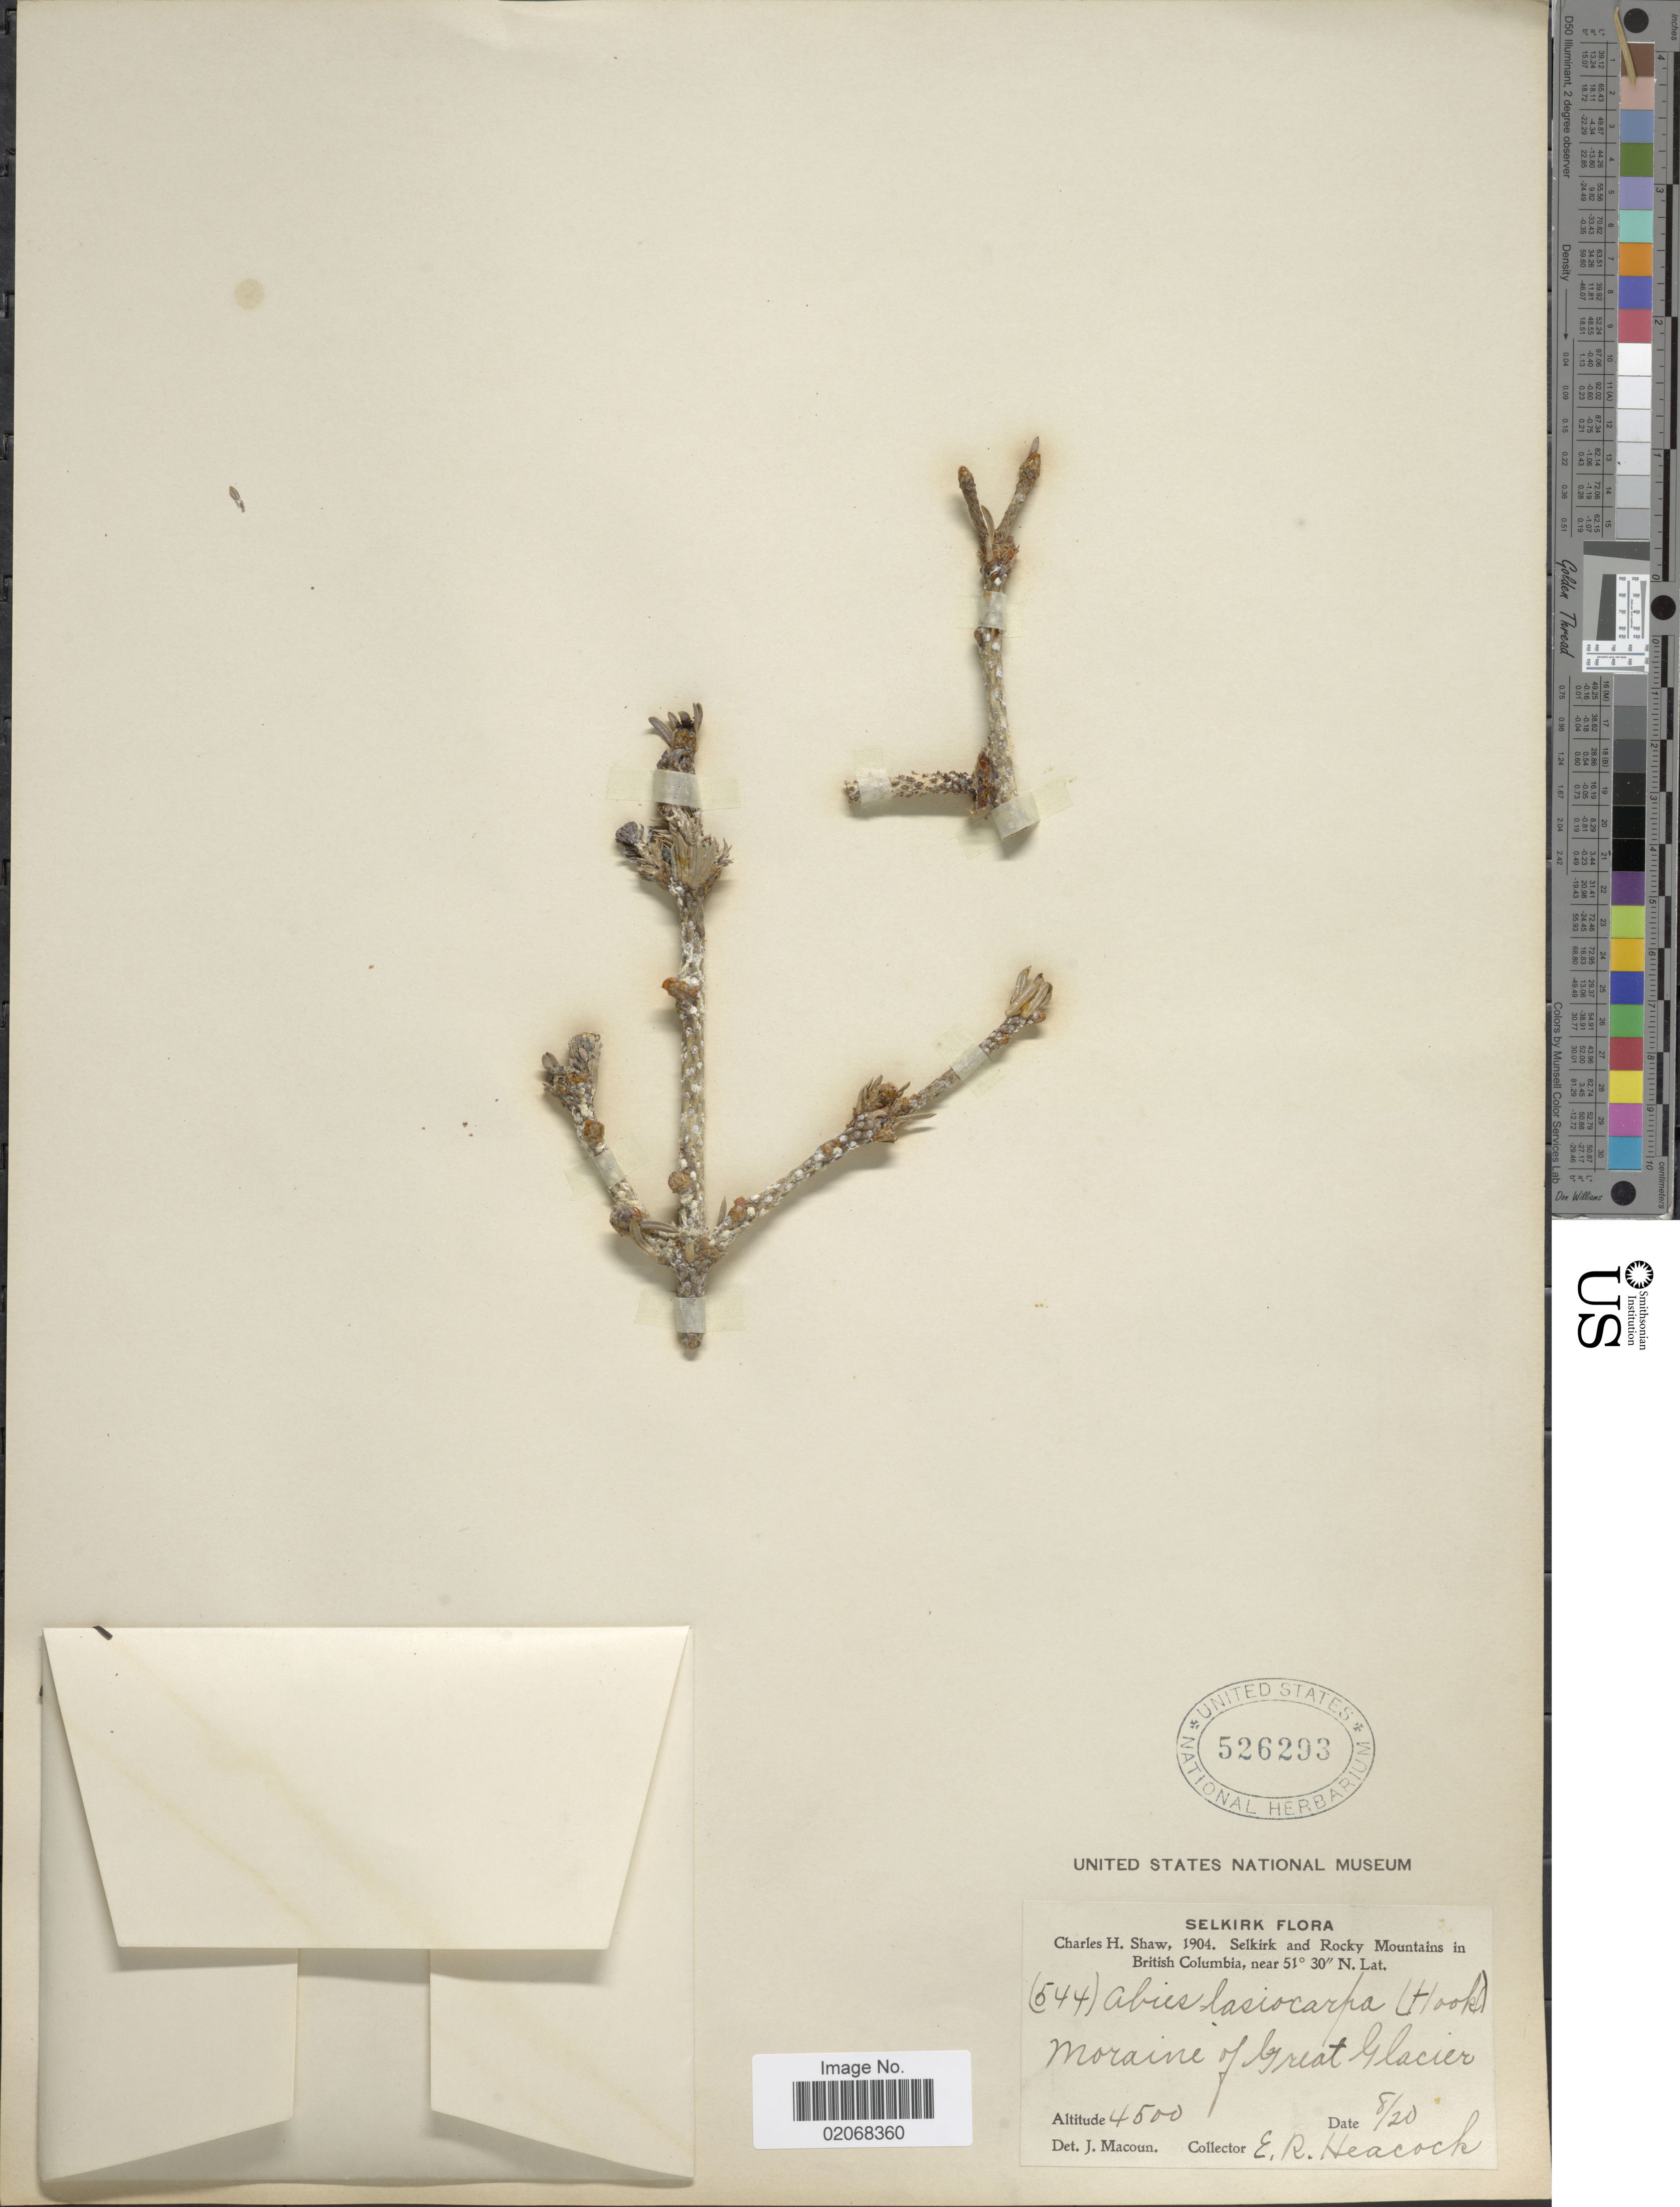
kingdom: Plantae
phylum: Tracheophyta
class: Pinopsida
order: Pinales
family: Pinaceae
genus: Abies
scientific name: Abies lasiocarpa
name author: (Hook.) Nutt.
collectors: E. Heacock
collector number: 544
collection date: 1904-08-20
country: Canada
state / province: British Columbia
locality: Selkirk and Rocky Mountains in British Columbia, Moraine of Great Glacier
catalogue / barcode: US 526293